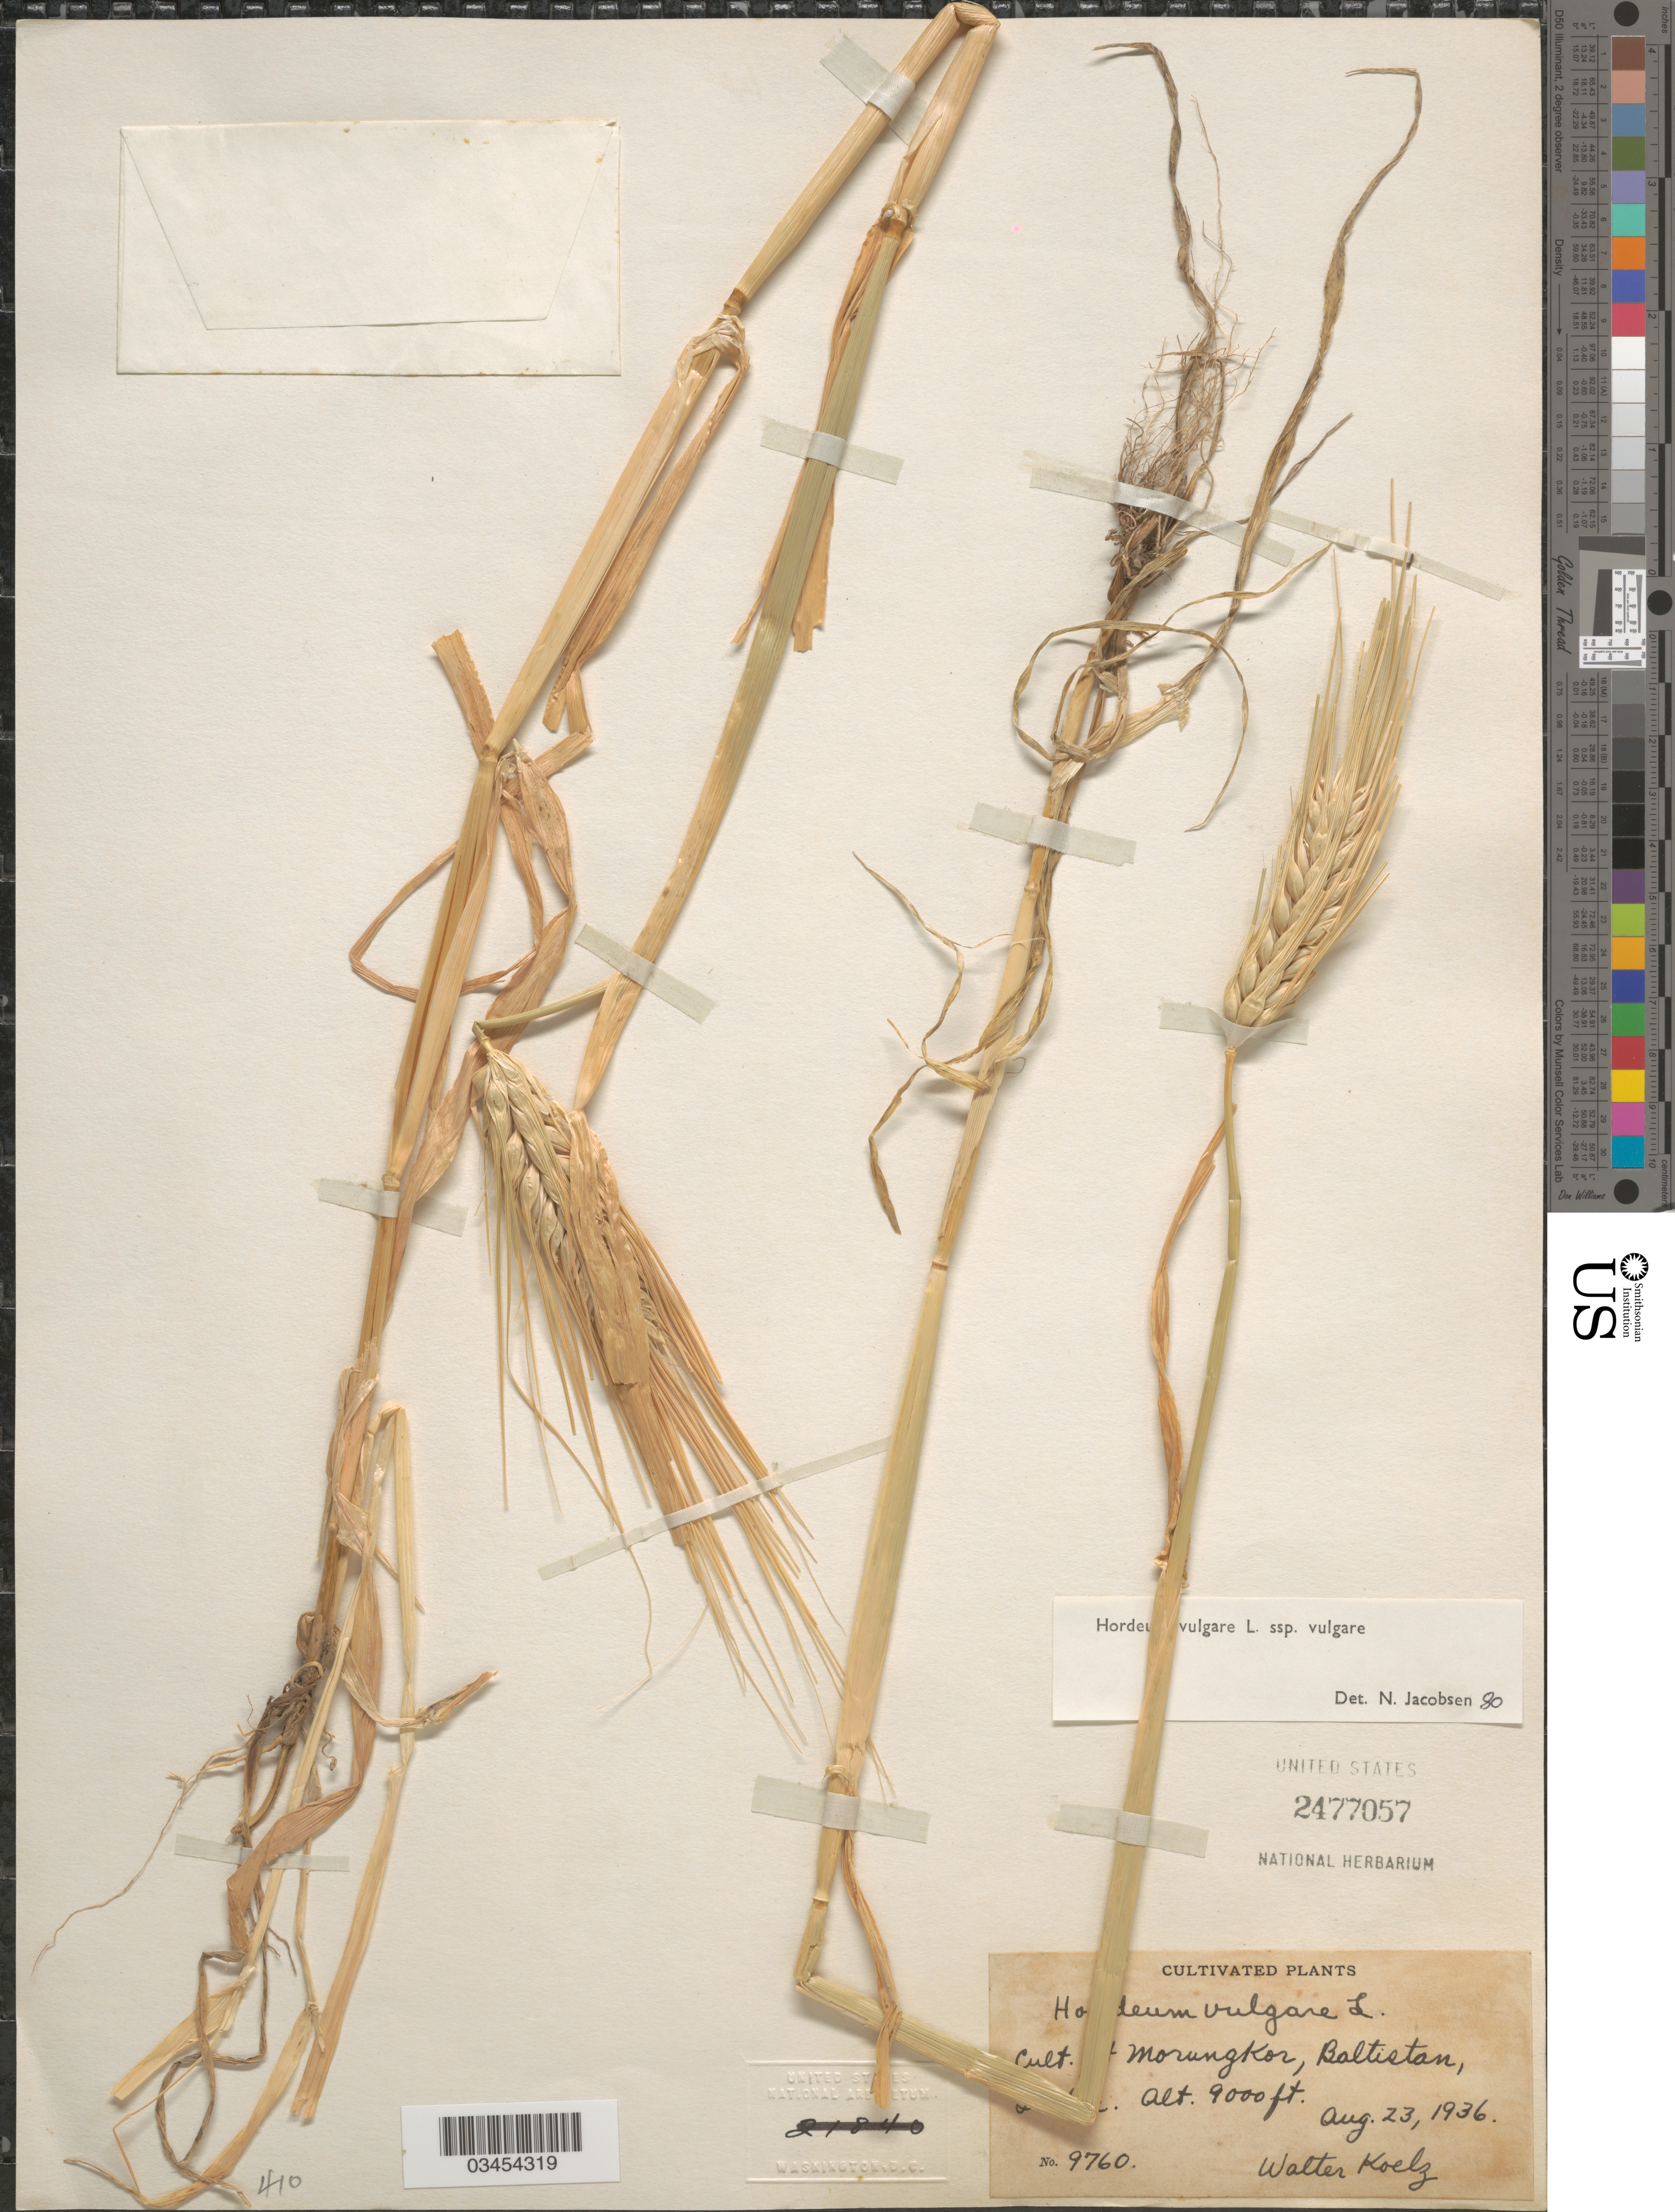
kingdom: Plantae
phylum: Tracheophyta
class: Liliopsida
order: Poales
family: Poaceae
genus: Hordeum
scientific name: Hordeum vulgare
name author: L.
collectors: W. N. Koelz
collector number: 9760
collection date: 1936-08-23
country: Pakistan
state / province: Gilgit-Baltistan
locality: Cult. [illegible text] Morungkor, Baltistan, [illegible text].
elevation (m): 2743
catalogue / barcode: US 2477057